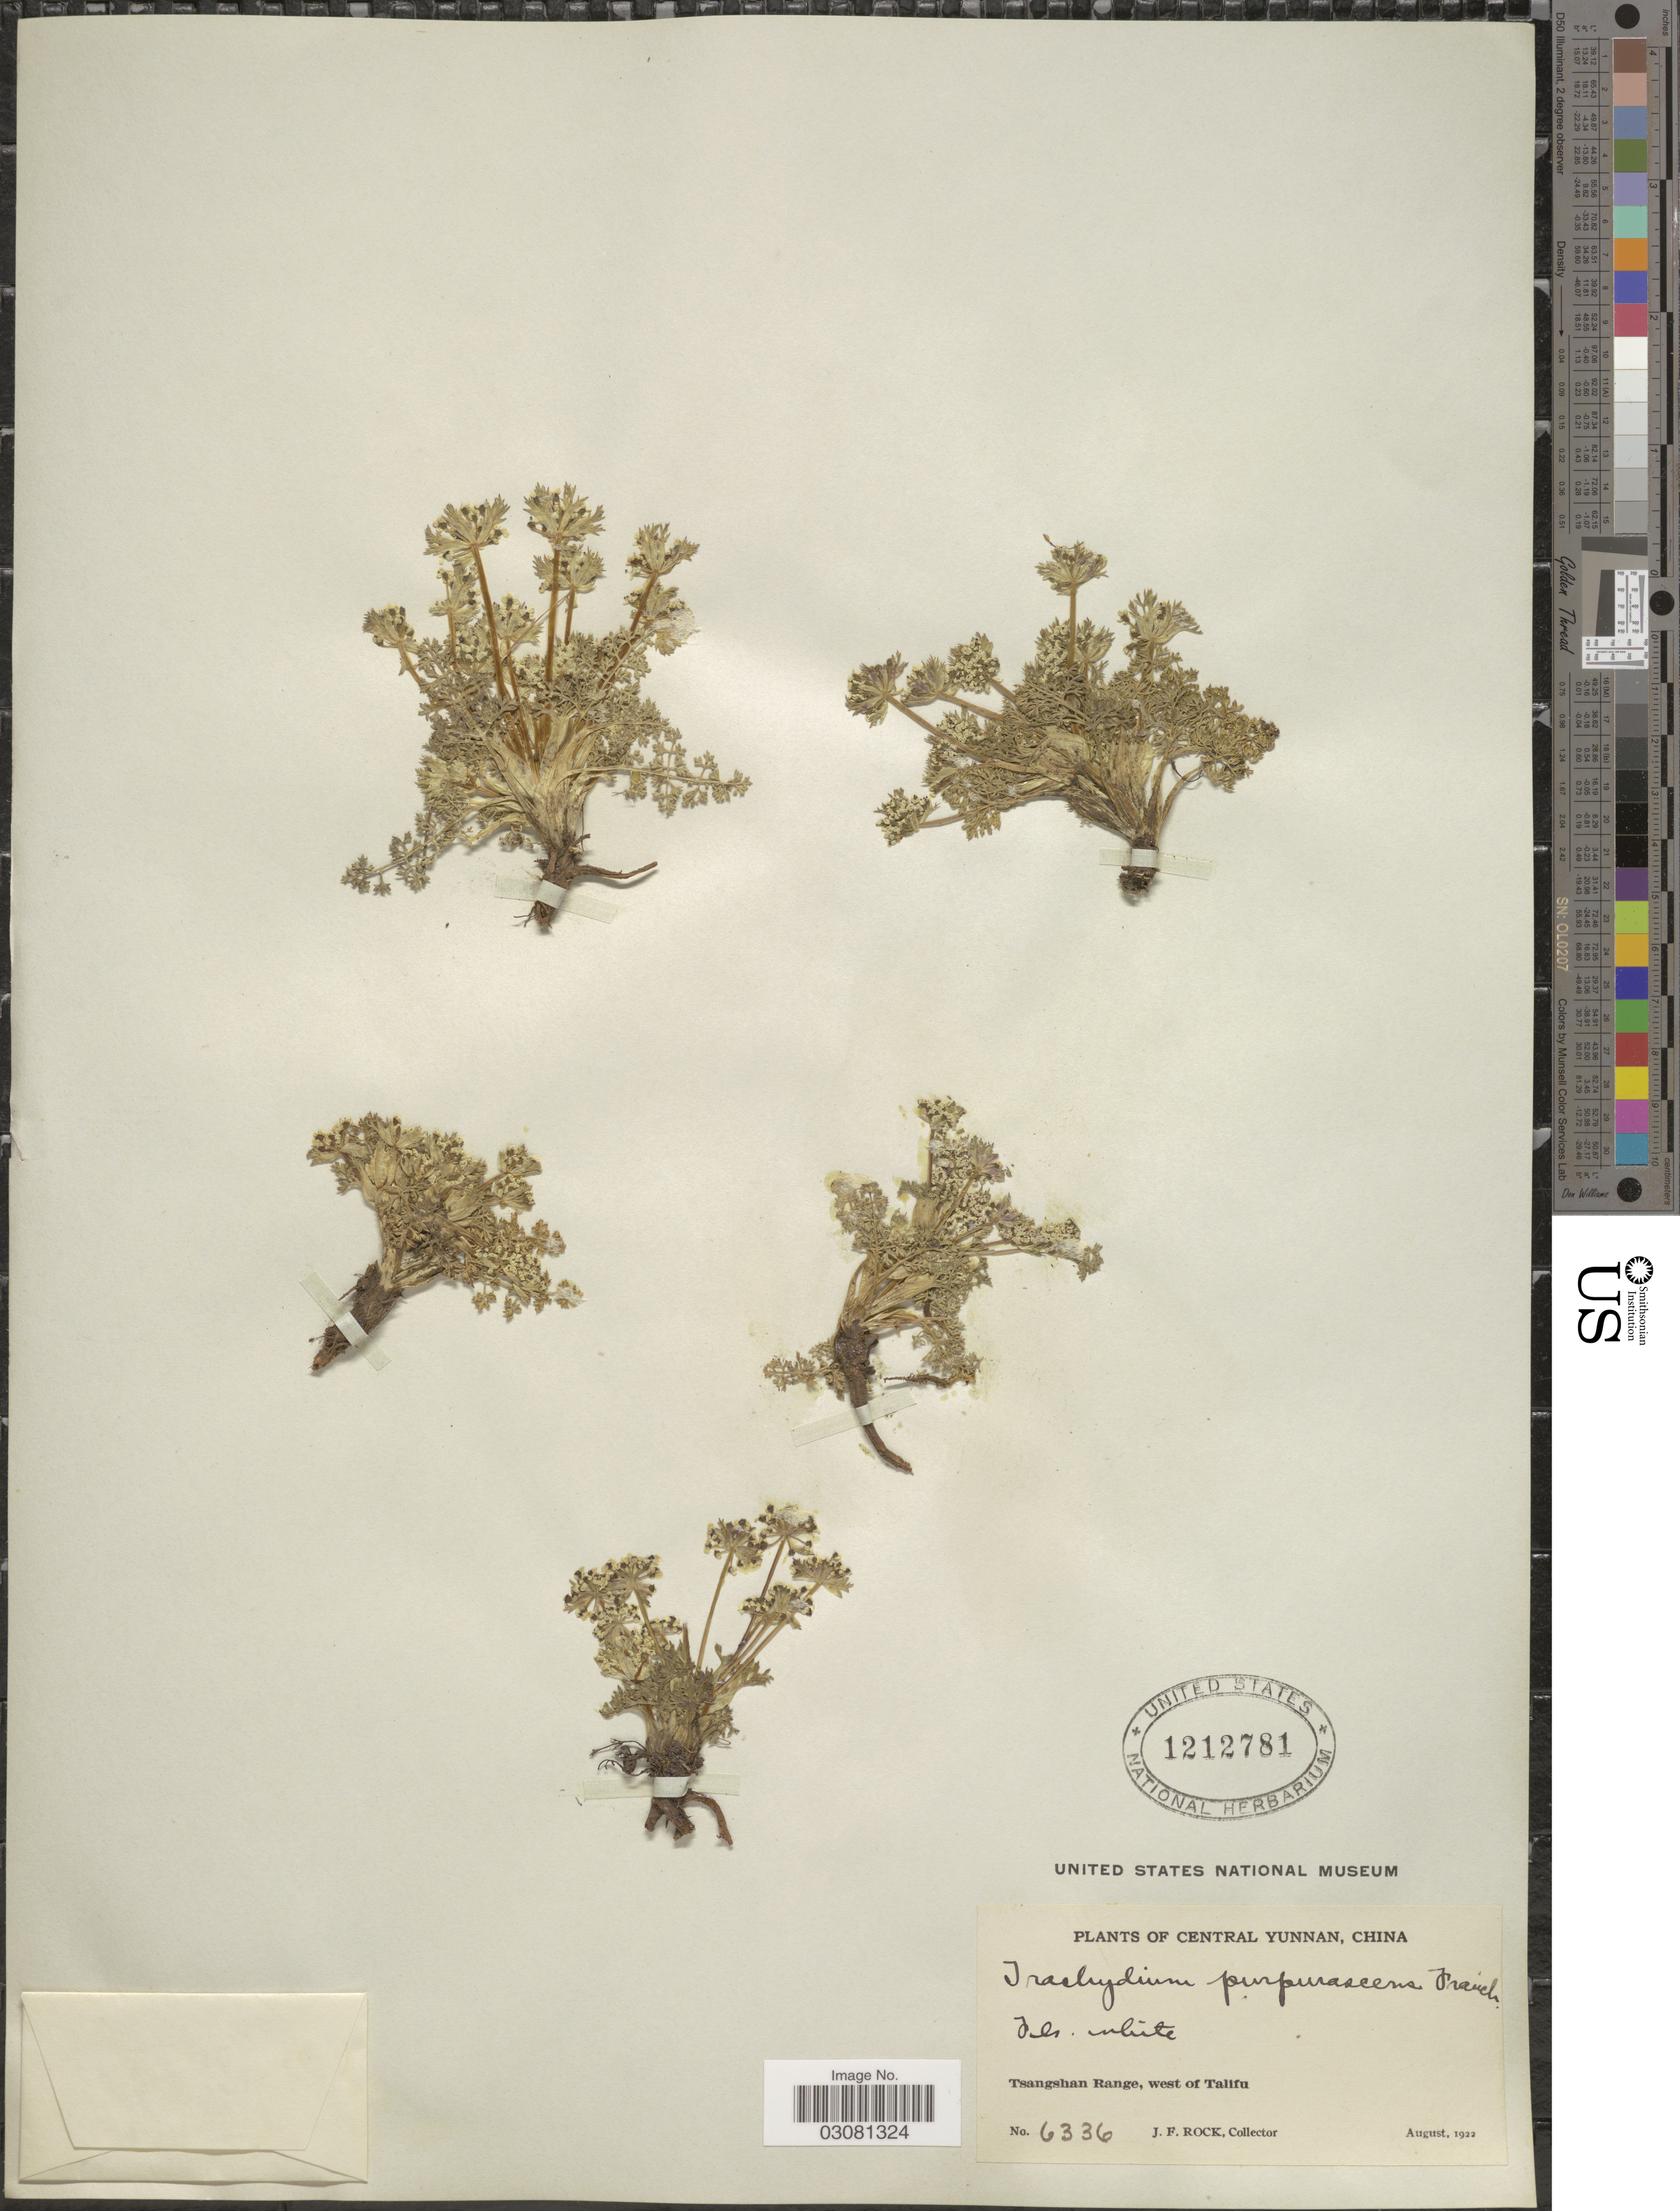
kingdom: Plantae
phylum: Tracheophyta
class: Magnoliopsida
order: Apiales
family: Apiaceae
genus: Trachydium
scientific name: Trachydium purpurascens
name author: Franch.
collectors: J. Rock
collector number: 6336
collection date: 1922-08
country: China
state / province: Yunnan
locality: Central Yunnan. Tsangshan Range, west of Talifu.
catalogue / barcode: US 1212781